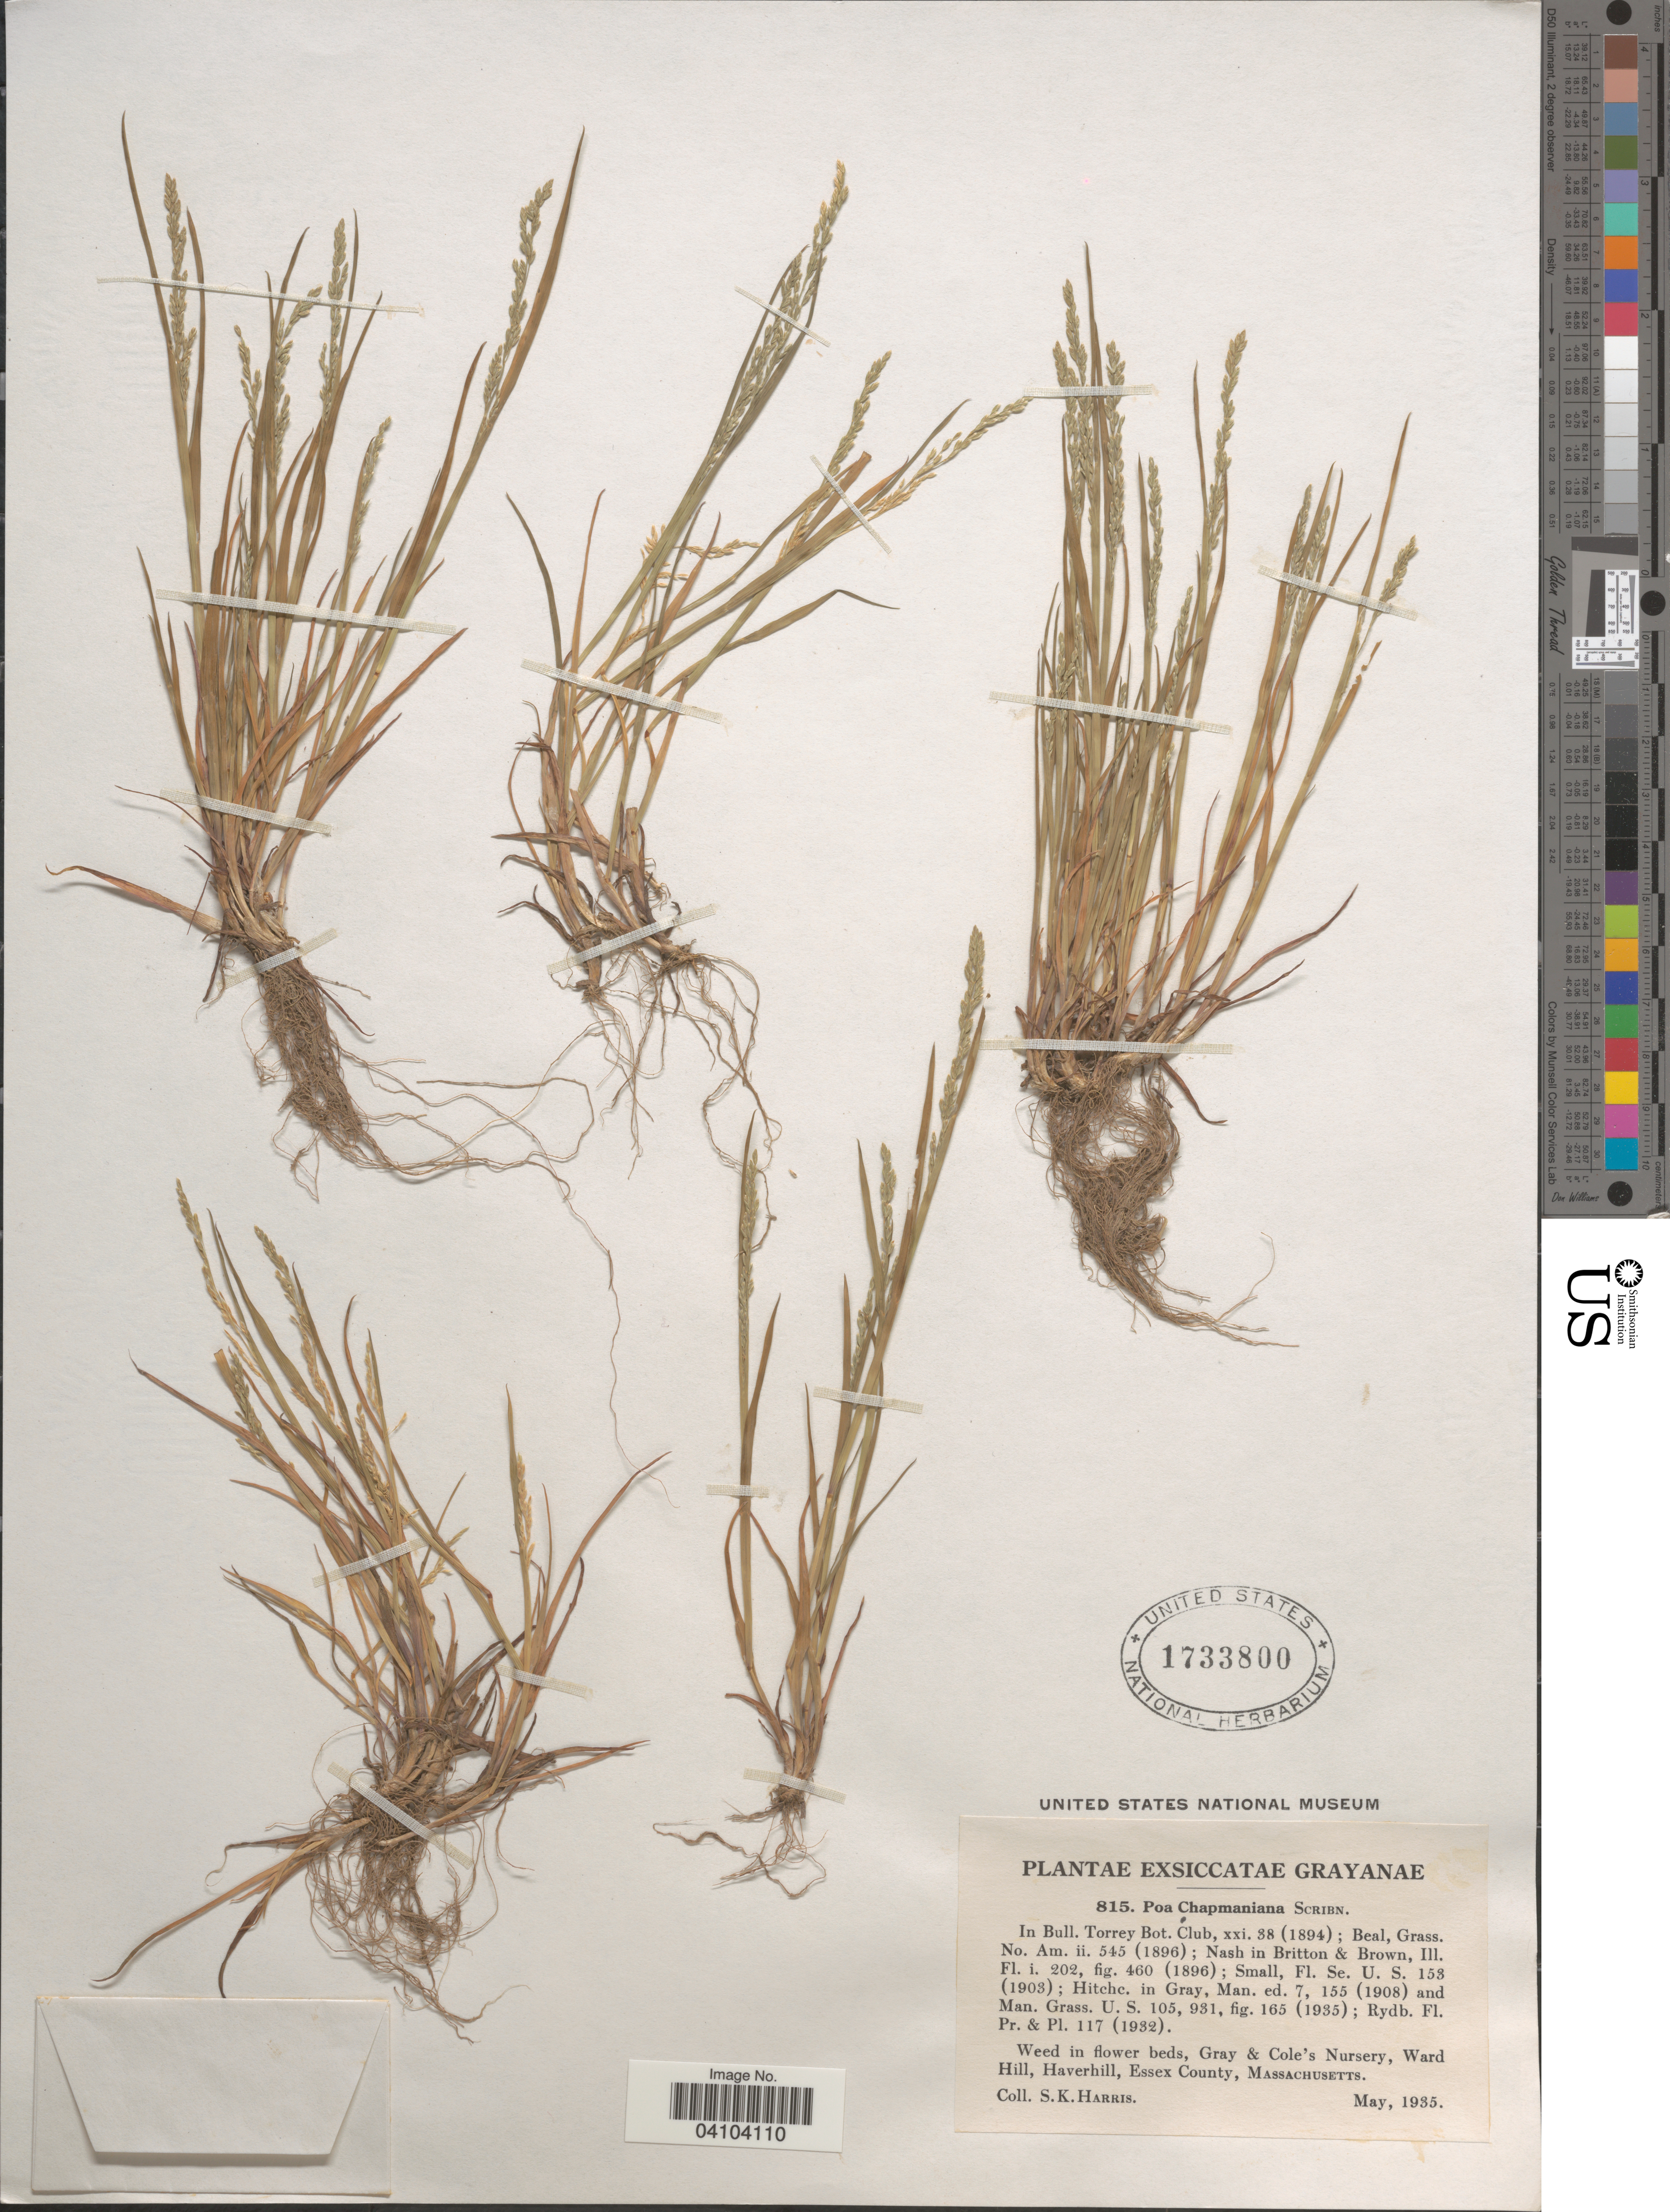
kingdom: Plantae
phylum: Tracheophyta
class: Liliopsida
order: Poales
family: Poaceae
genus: Poa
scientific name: Poa chapmaniana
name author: Scribn.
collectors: S. K. Harris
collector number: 815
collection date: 1935-05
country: United States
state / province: Massachusetts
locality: Gray & Cole's Nursery, Ward Hill, Haverhill, Essex County.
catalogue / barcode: US 1733800